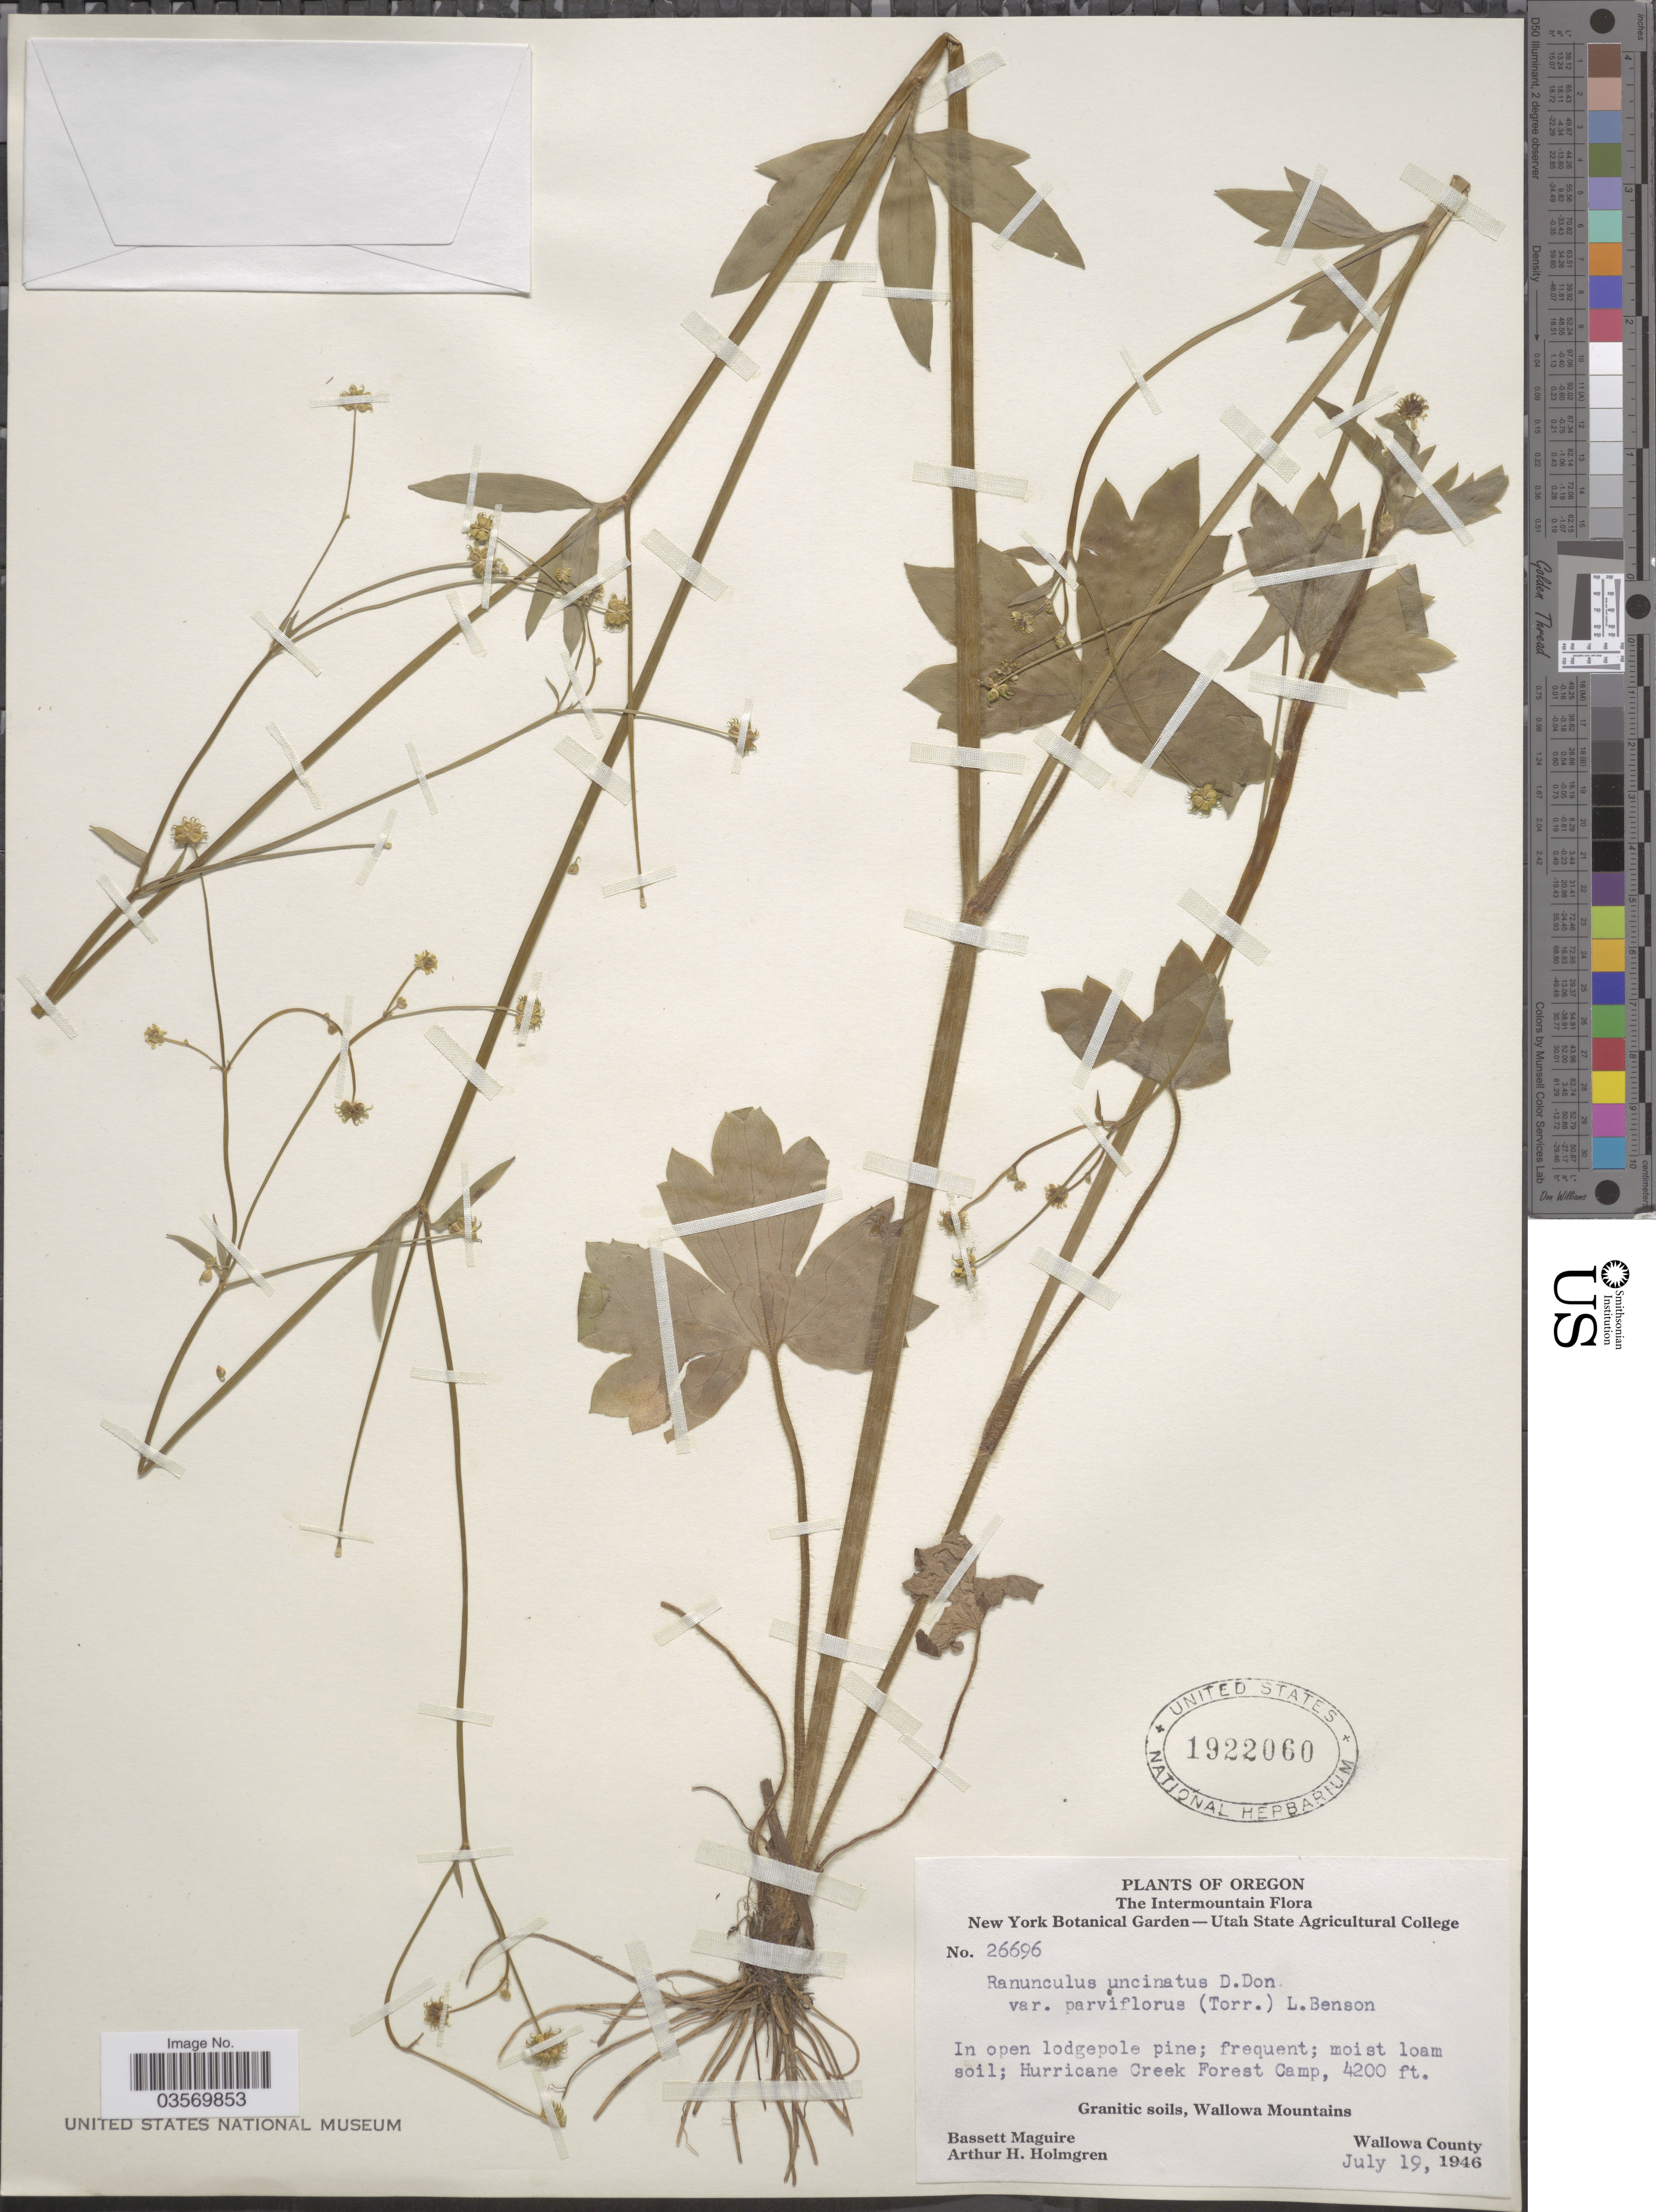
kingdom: Plantae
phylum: Tracheophyta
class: Magnoliopsida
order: Ranunculales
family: Ranunculaceae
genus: Ranunculus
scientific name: Ranunculus uncinatus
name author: D. Don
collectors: B. Maguire & A. H. Holmgren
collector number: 26696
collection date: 1946-07-19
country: United States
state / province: Oregon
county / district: Wallowa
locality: The Intermountain. Hurricane Creek Forest Camp. Granitic soils, Wallowa Mountains. Wallowa County.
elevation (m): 1280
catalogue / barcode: US 1922060